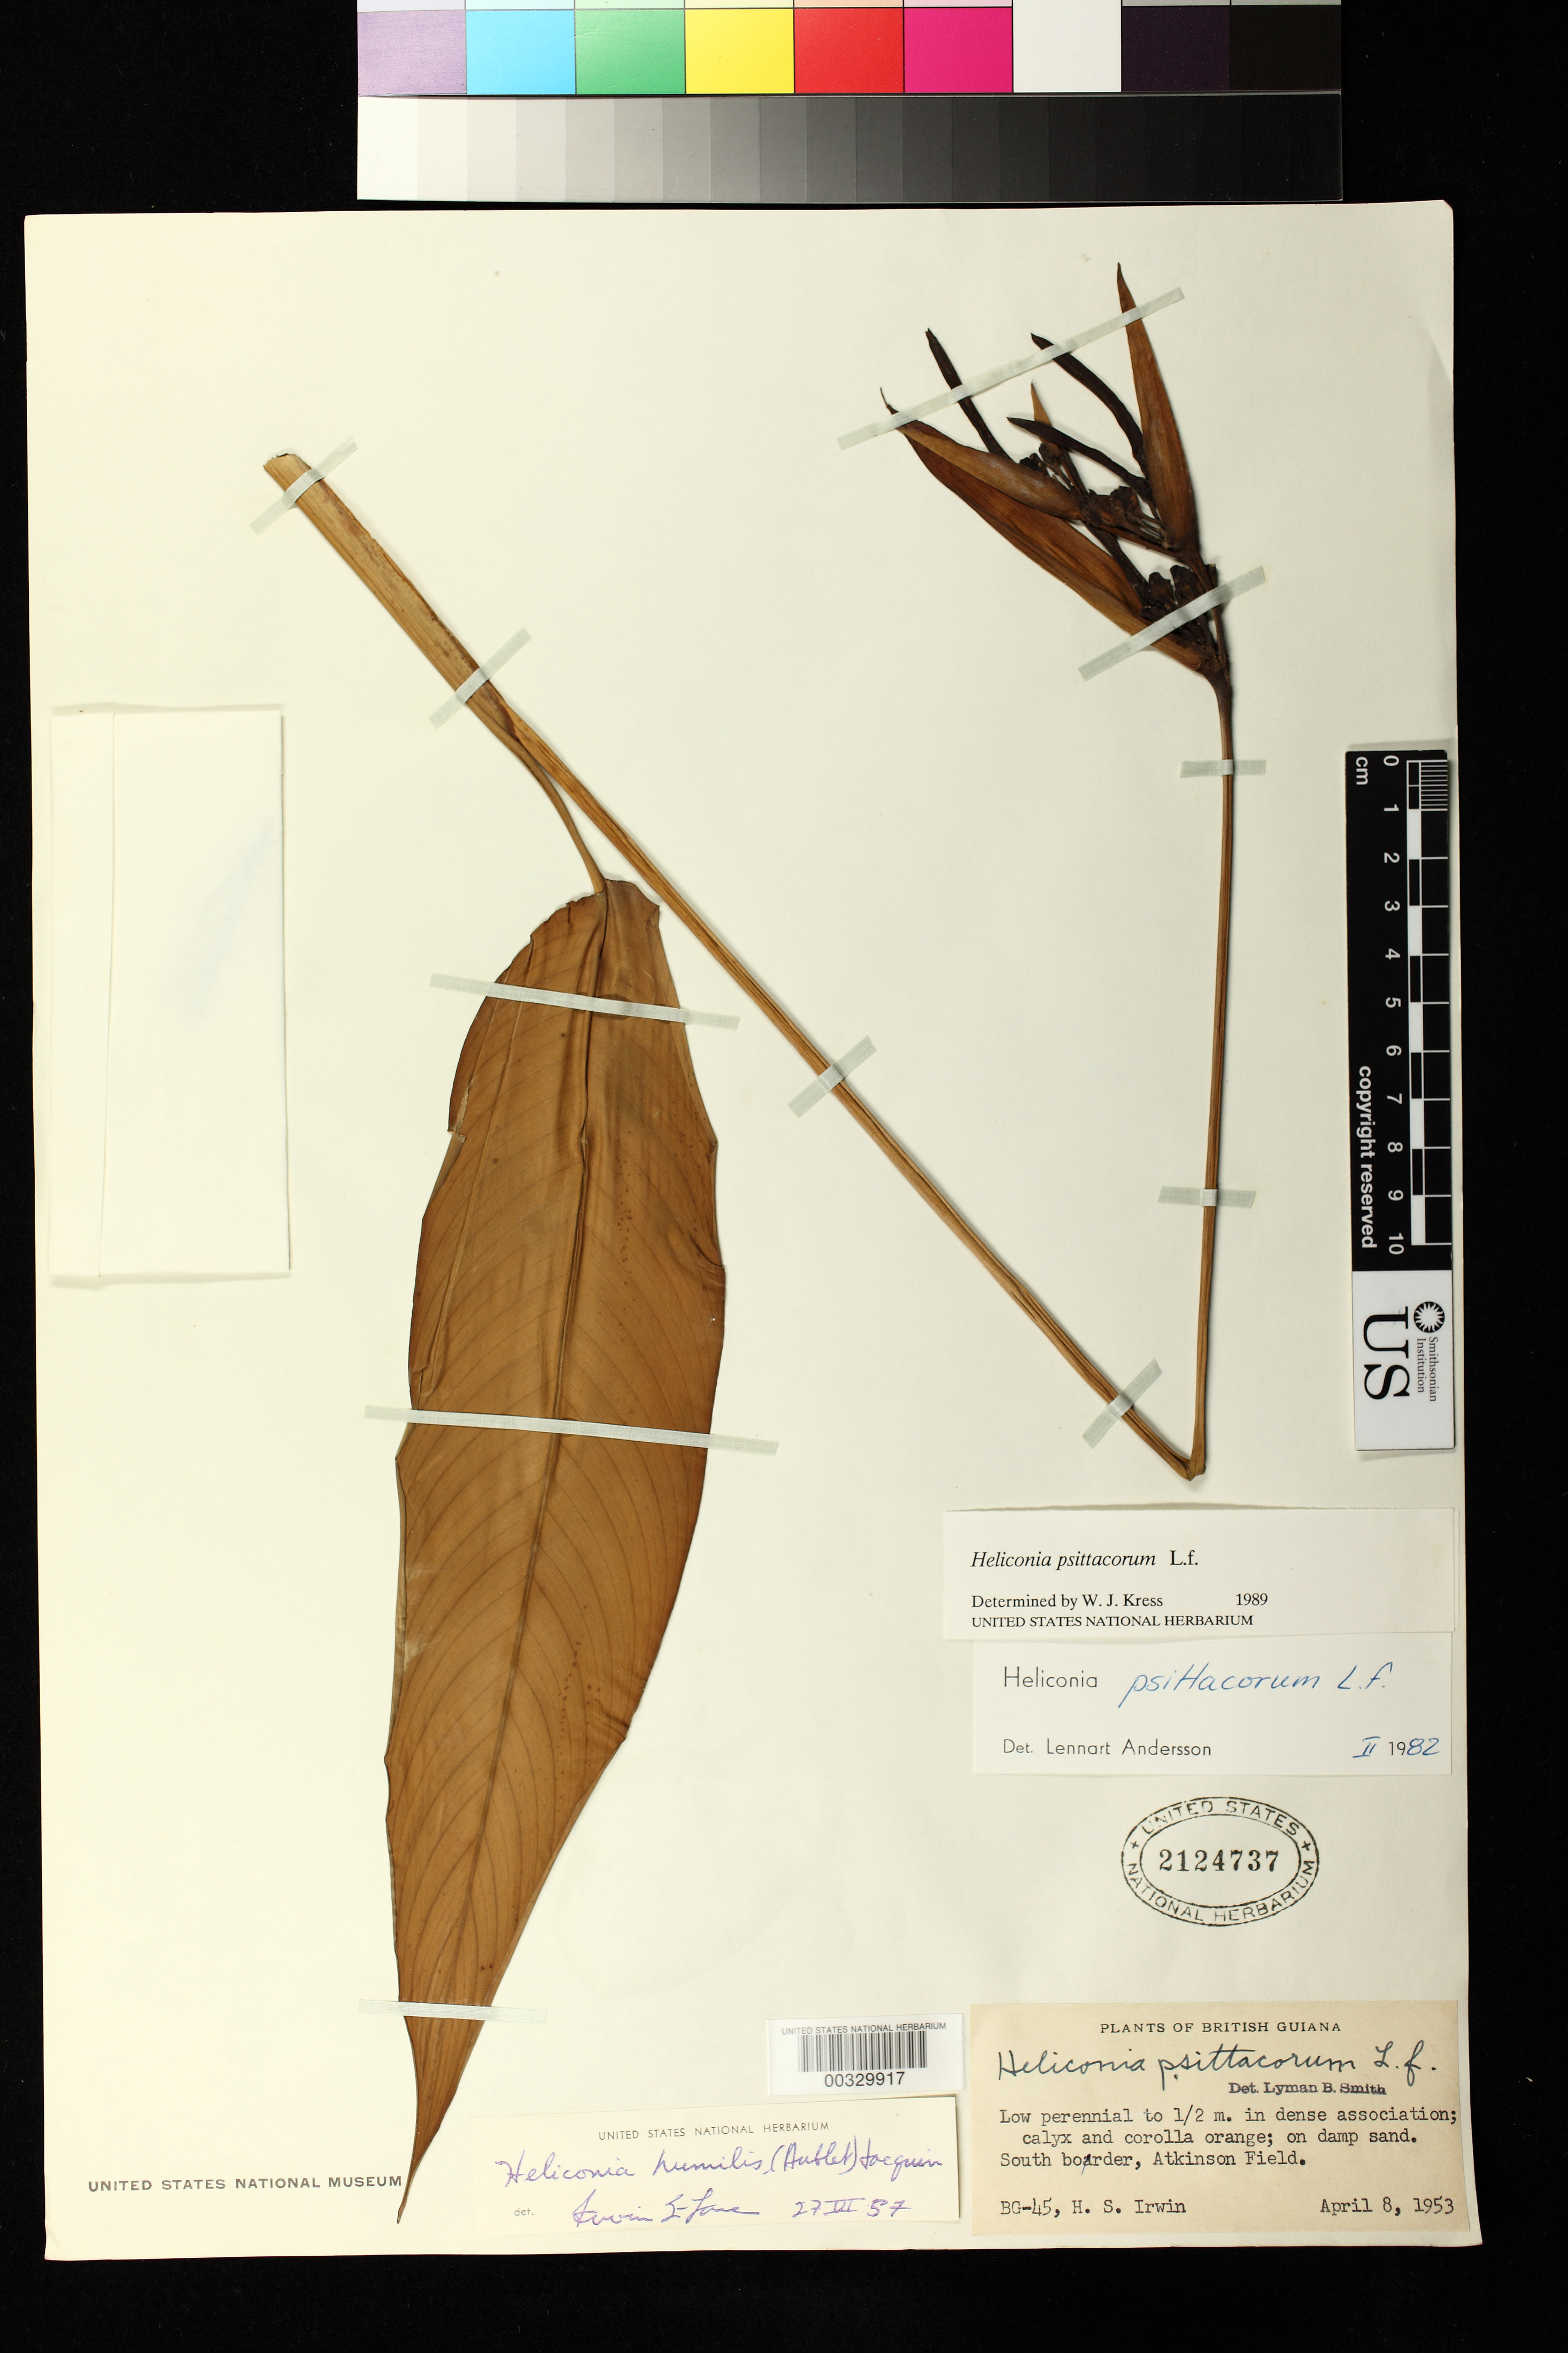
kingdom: Plantae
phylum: Tracheophyta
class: Liliopsida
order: Zingiberales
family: Heliconiaceae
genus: Heliconia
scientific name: Heliconia psittacorum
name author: L. f.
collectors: H. Irwin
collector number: Bg-45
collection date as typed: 08 Apr 1953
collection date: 1953-04-08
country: Guyana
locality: S border, atkinson field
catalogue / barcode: US 2124737